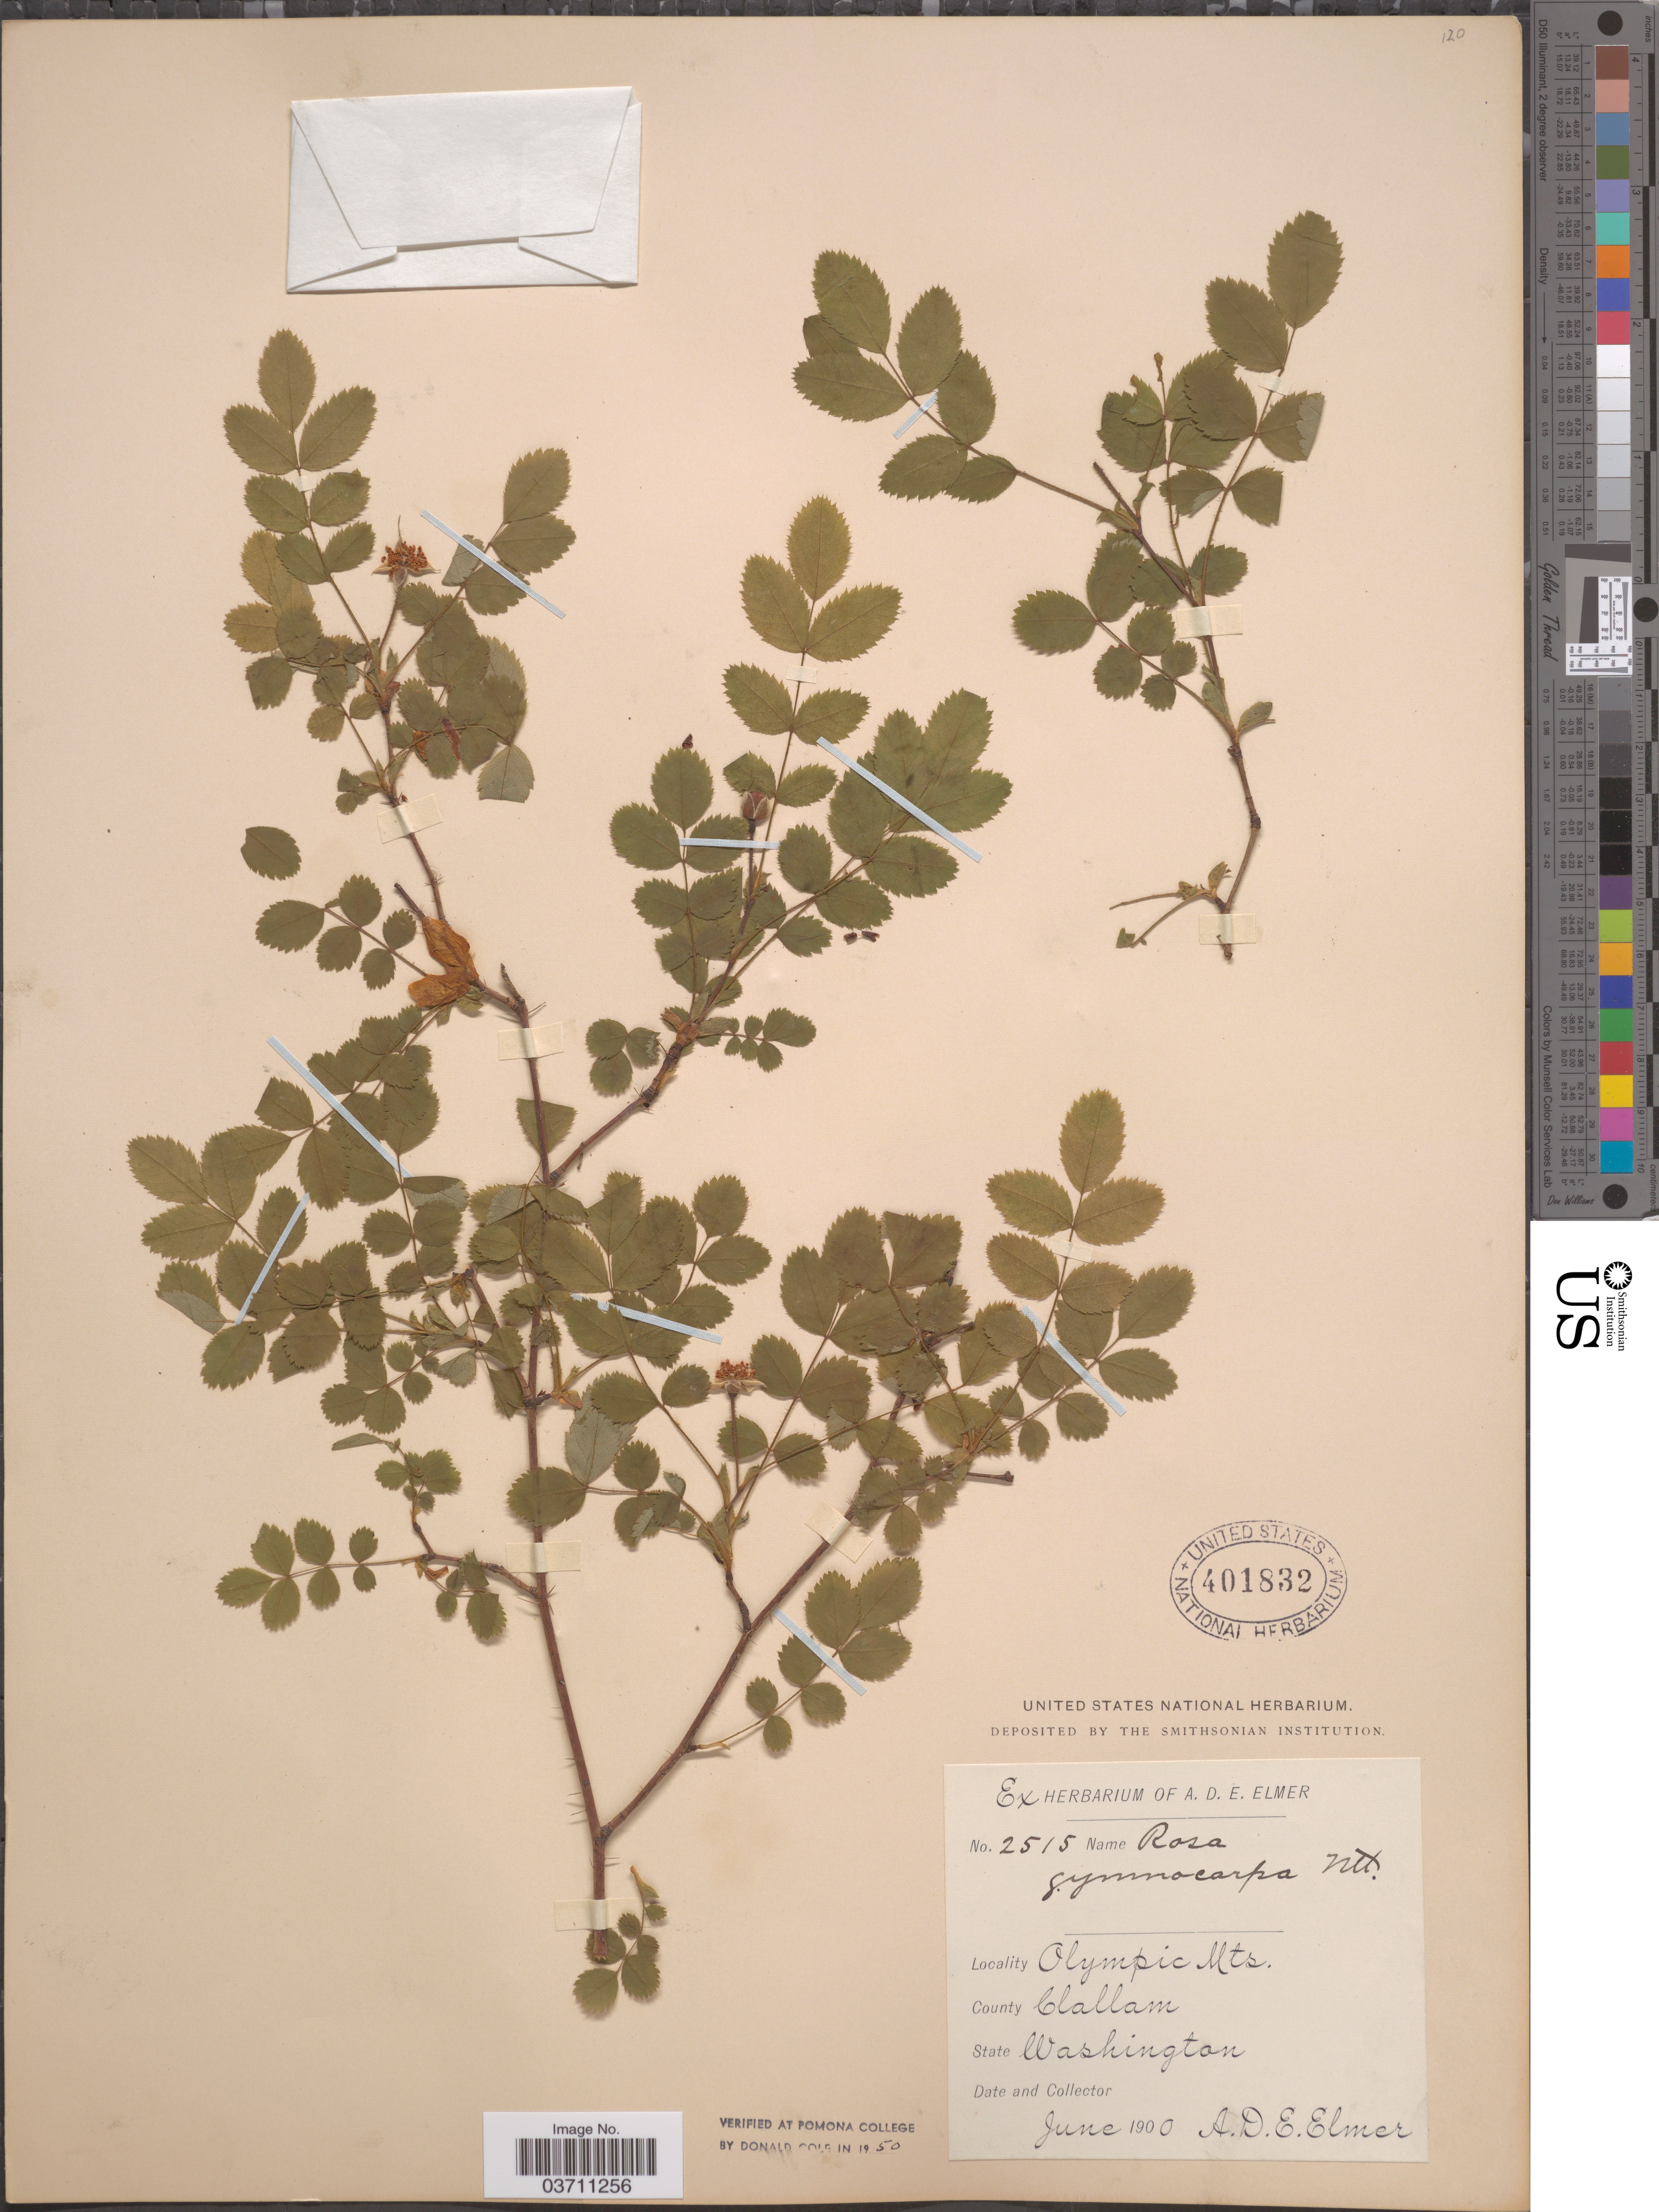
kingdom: Plantae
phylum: Tracheophyta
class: Magnoliopsida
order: Rosales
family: Rosaceae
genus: Rosa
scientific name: Rosa gymnocarpa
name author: Nutt.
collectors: A. D. E. Elmer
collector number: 2515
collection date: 1900-06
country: United States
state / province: Washington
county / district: Clallam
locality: Olympic Mts. County Clallam.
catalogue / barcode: US 401832